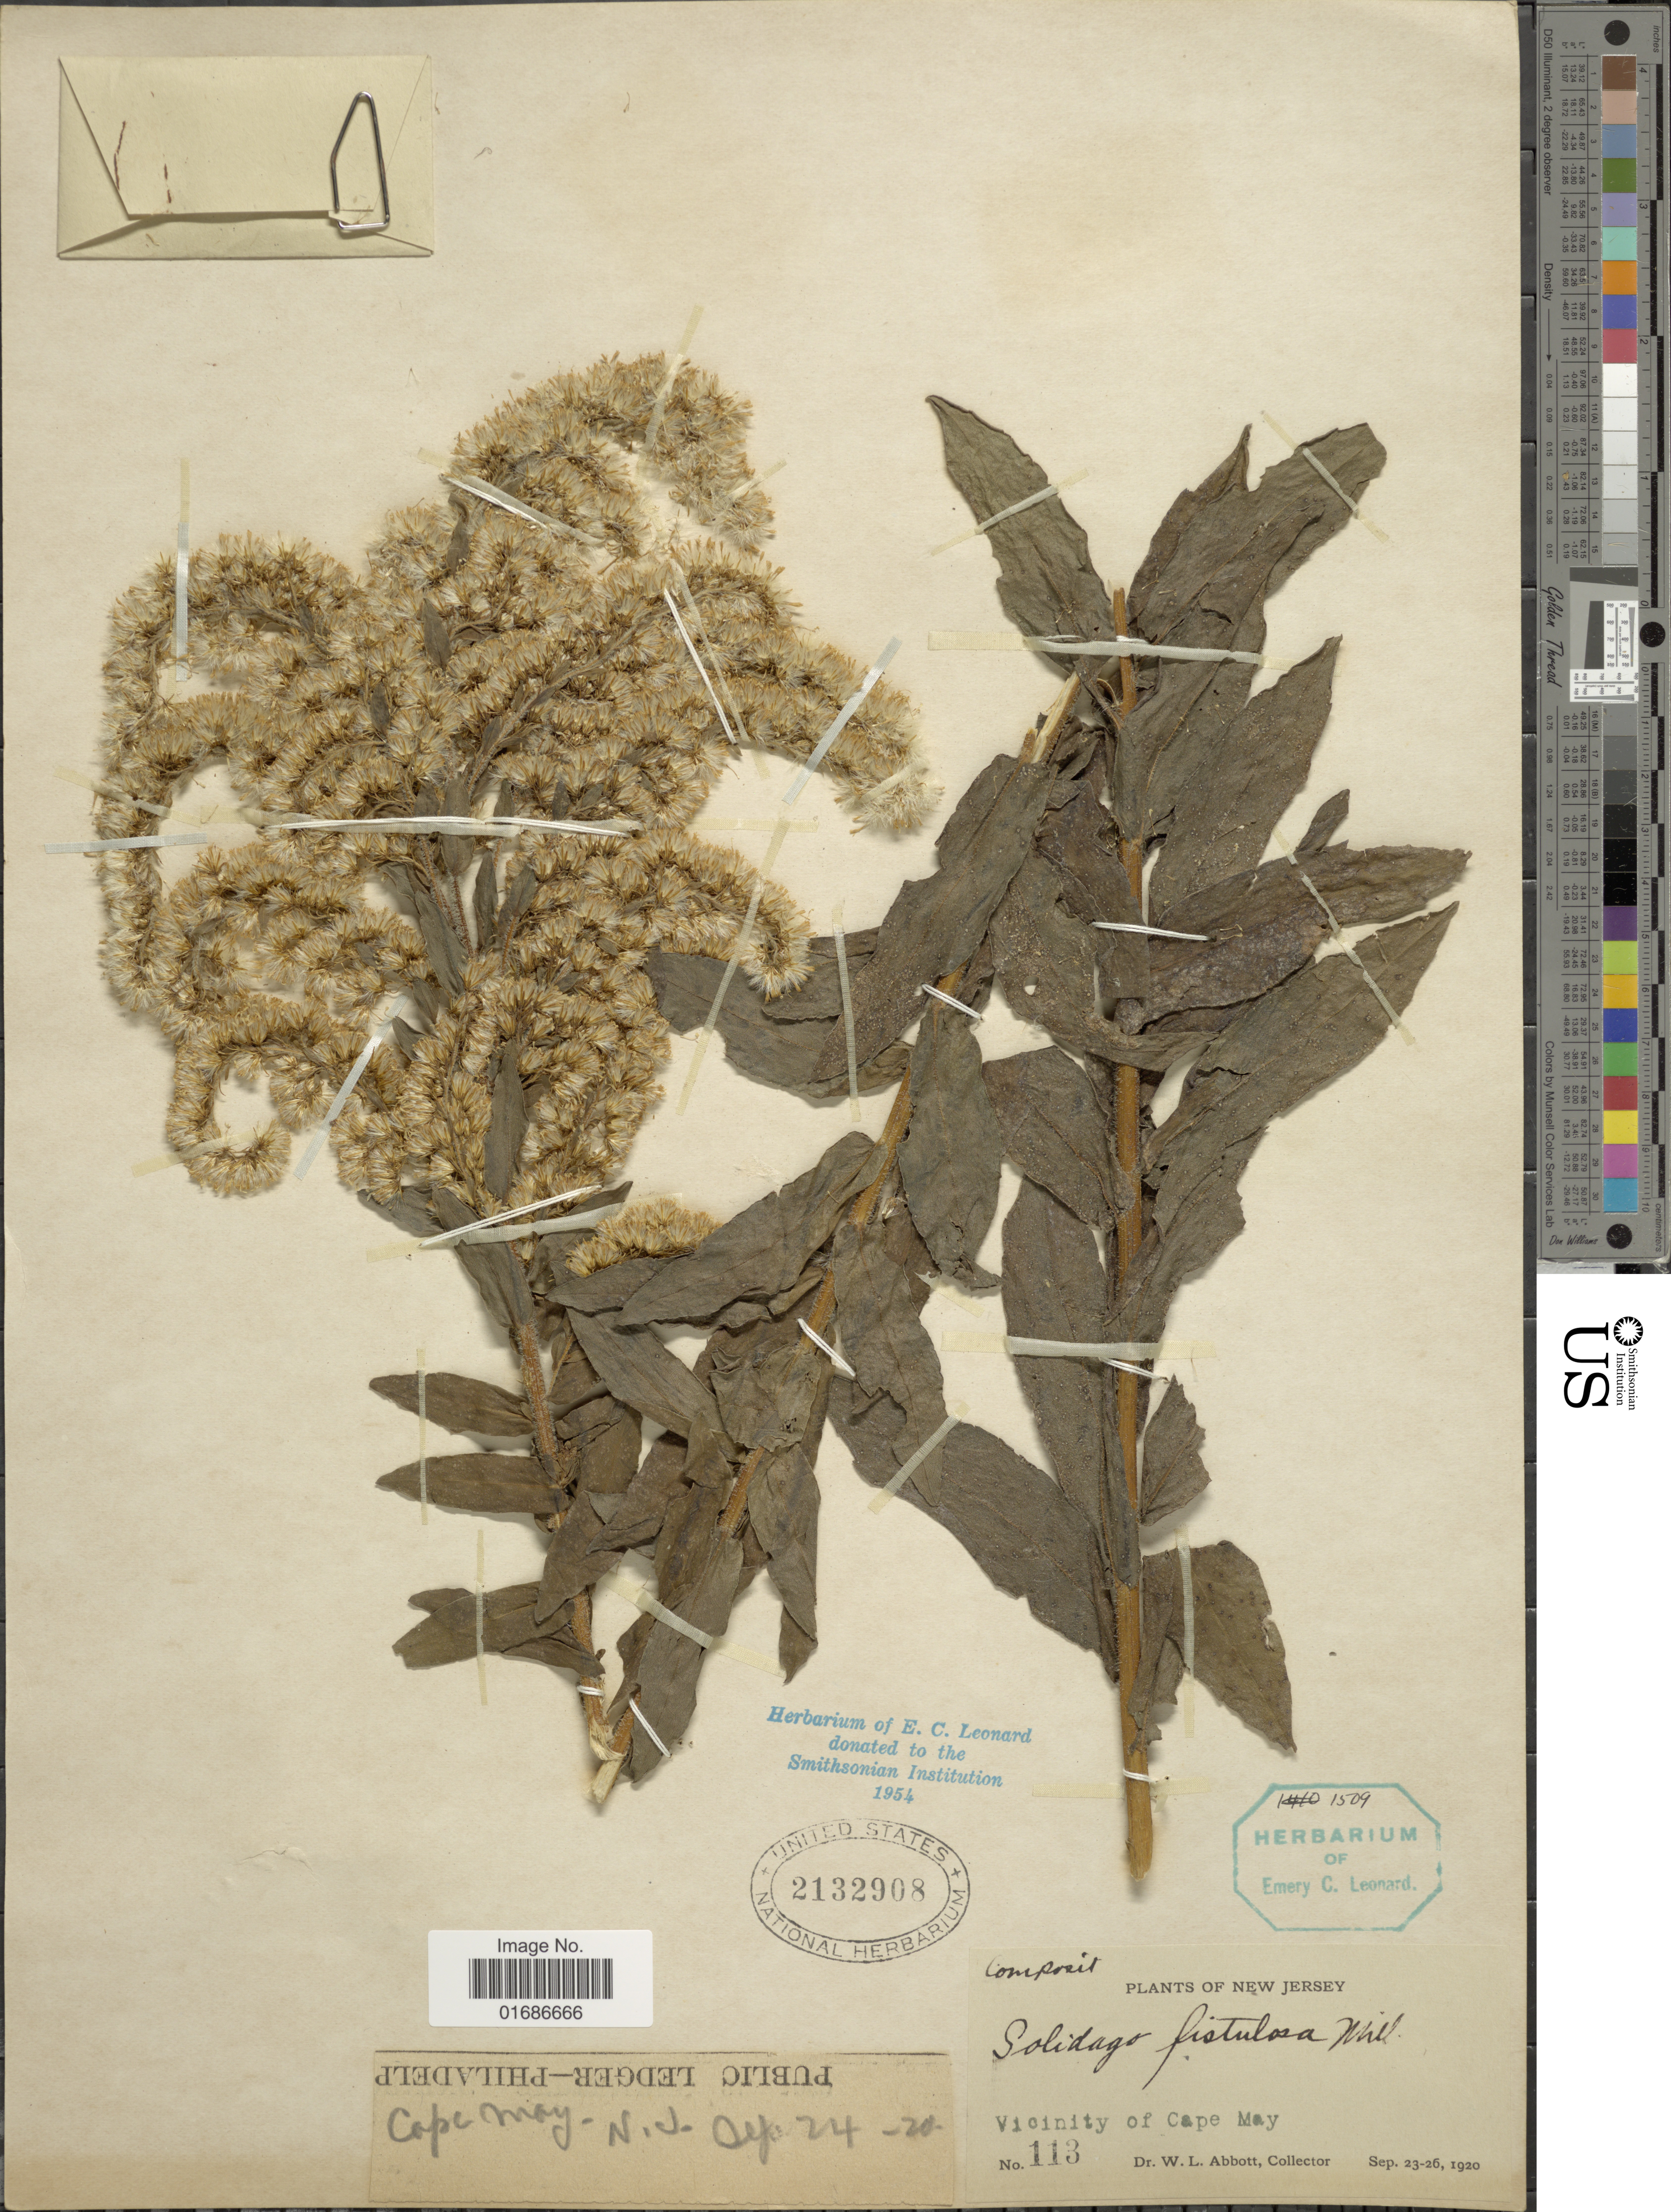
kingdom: Plantae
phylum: Tracheophyta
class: Magnoliopsida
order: Asterales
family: Asteraceae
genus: Solidago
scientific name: Solidago fistulosa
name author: Mill.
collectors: W. L. Abbott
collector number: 113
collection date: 1920-09-23/1920-09-26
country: United States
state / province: New Jersey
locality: Vicinity of Cape May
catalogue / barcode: US 2132908